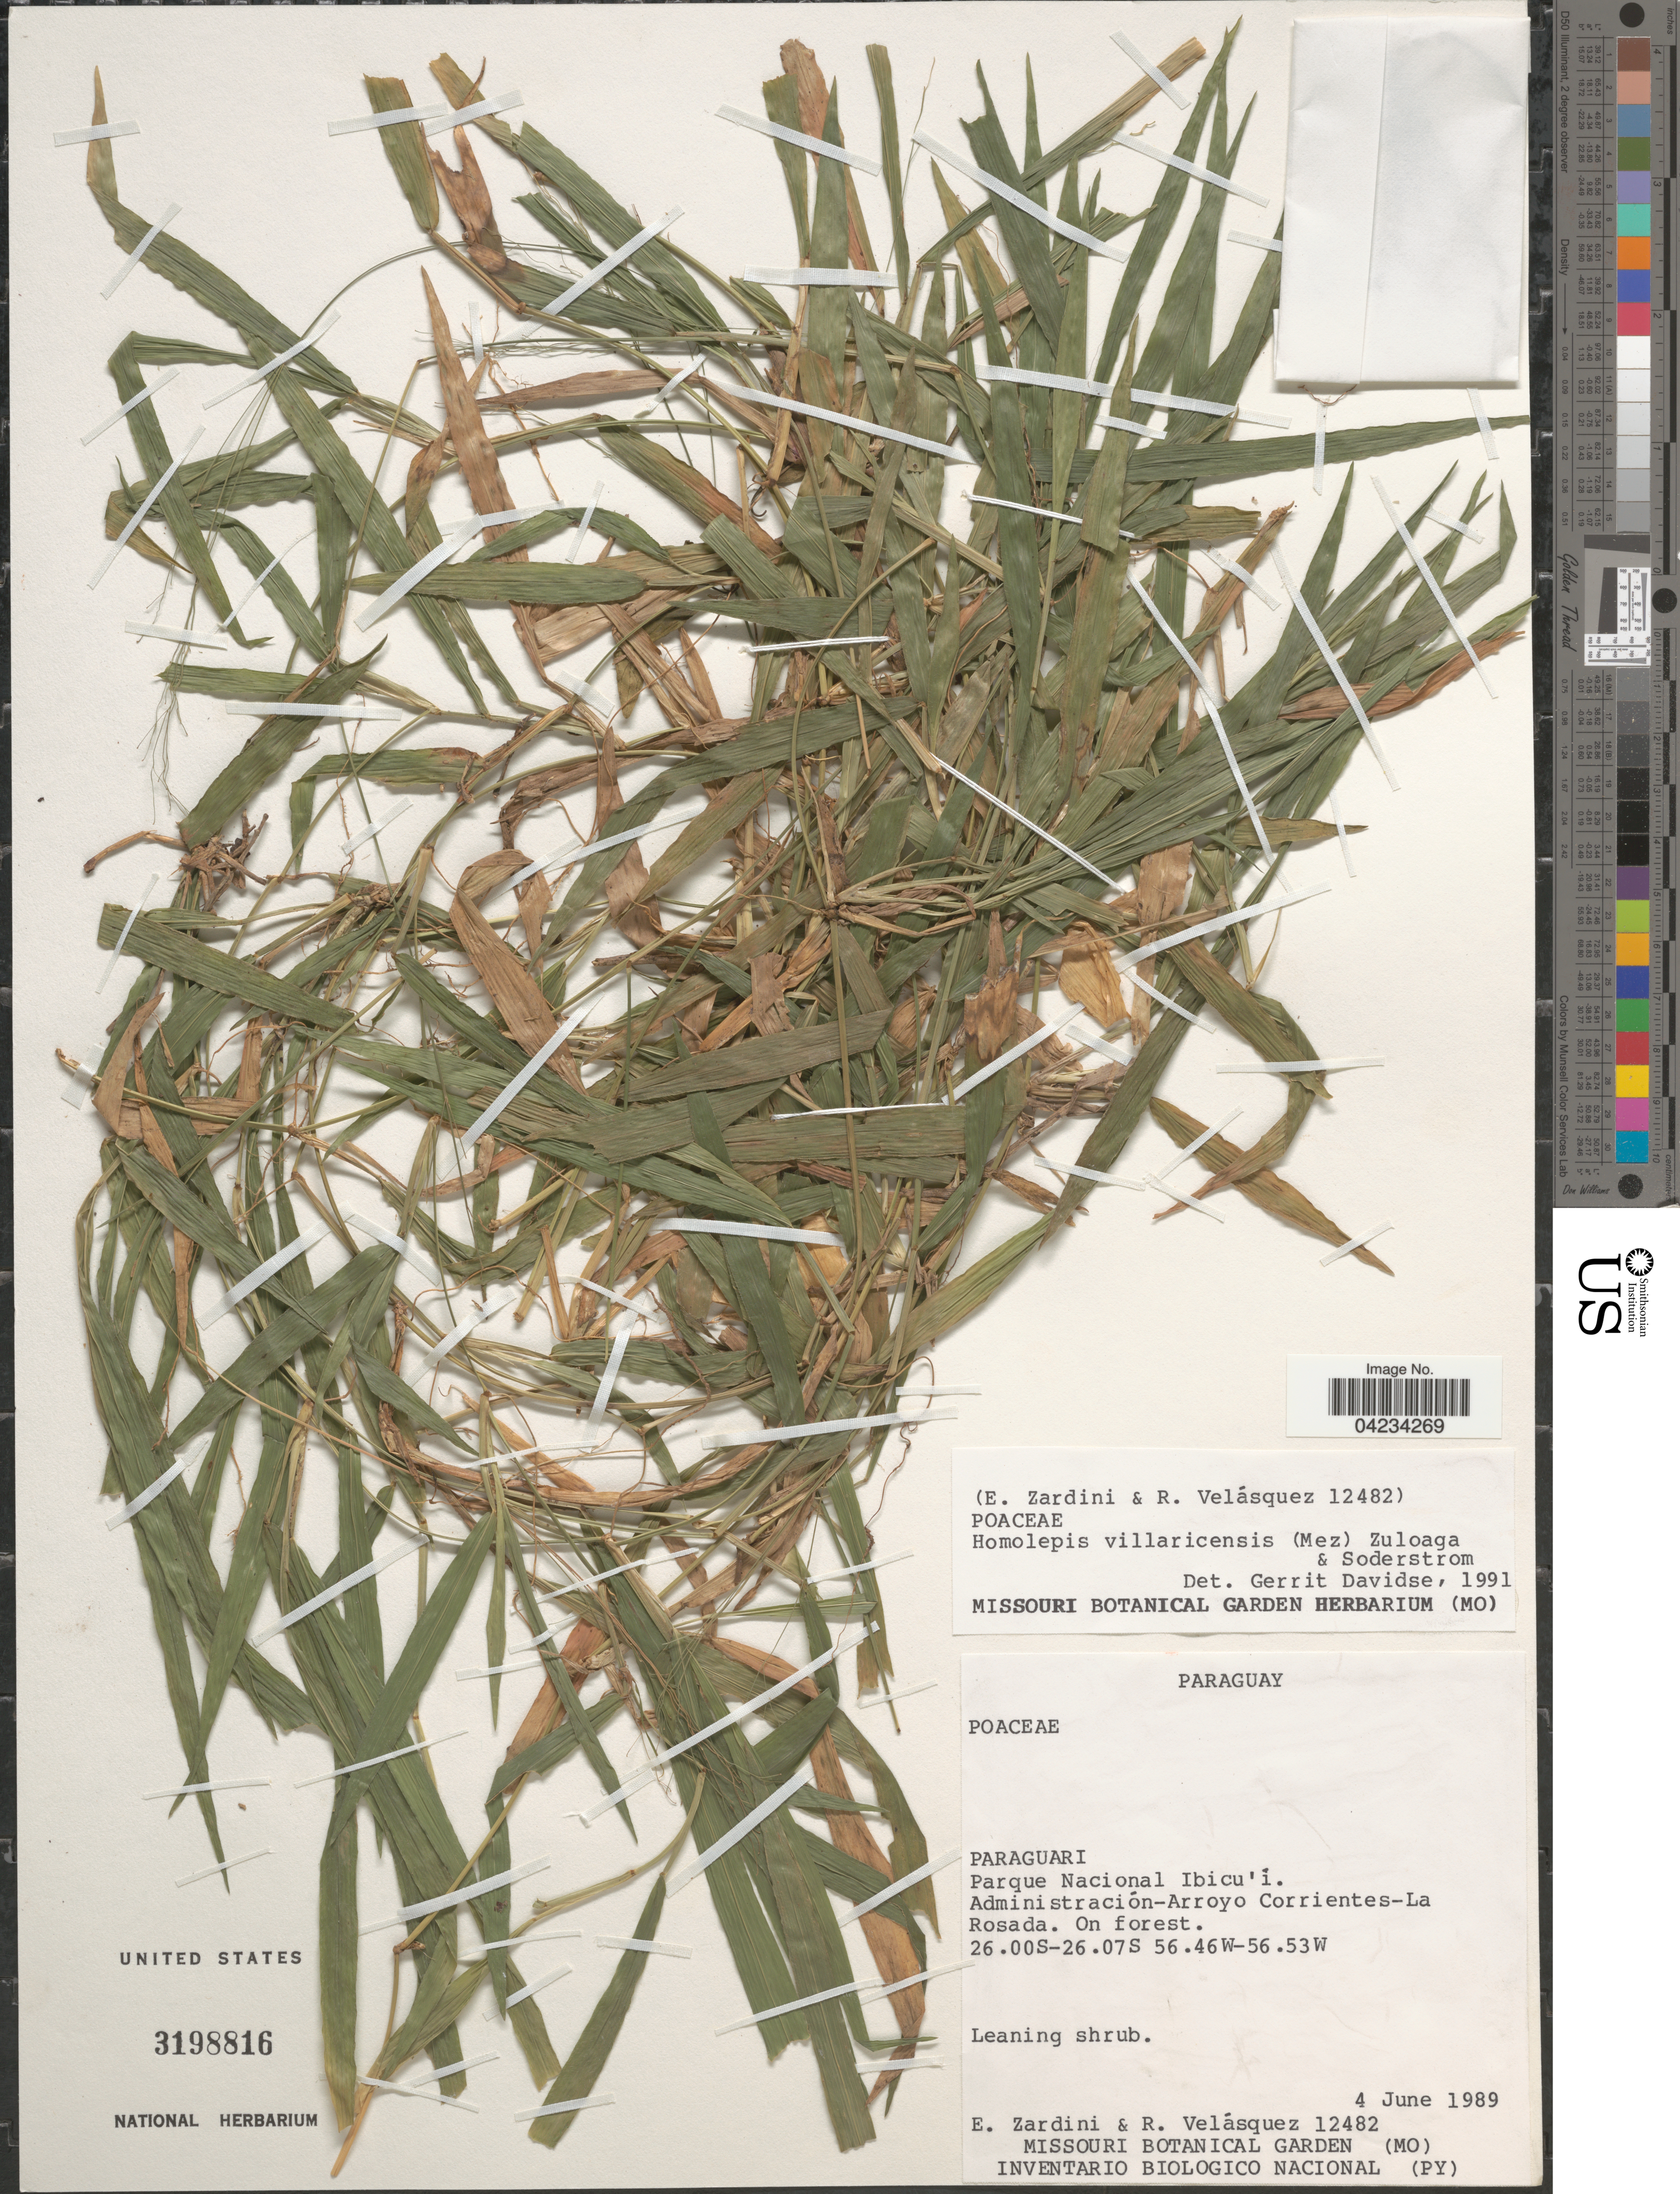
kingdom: Plantae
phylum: Tracheophyta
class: Liliopsida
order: Poales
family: Poaceae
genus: Homolepis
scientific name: Homolepis villaricensis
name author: (Mez) Zuloaga & Soderstr.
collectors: E. Zardini & R. Velásquez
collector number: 12482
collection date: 1989-06-04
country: Paraguay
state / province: Paraguari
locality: Parque Nacional Ibicu'í. Administración-Arroyo Corrientes-La Rosada.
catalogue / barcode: US 3198816